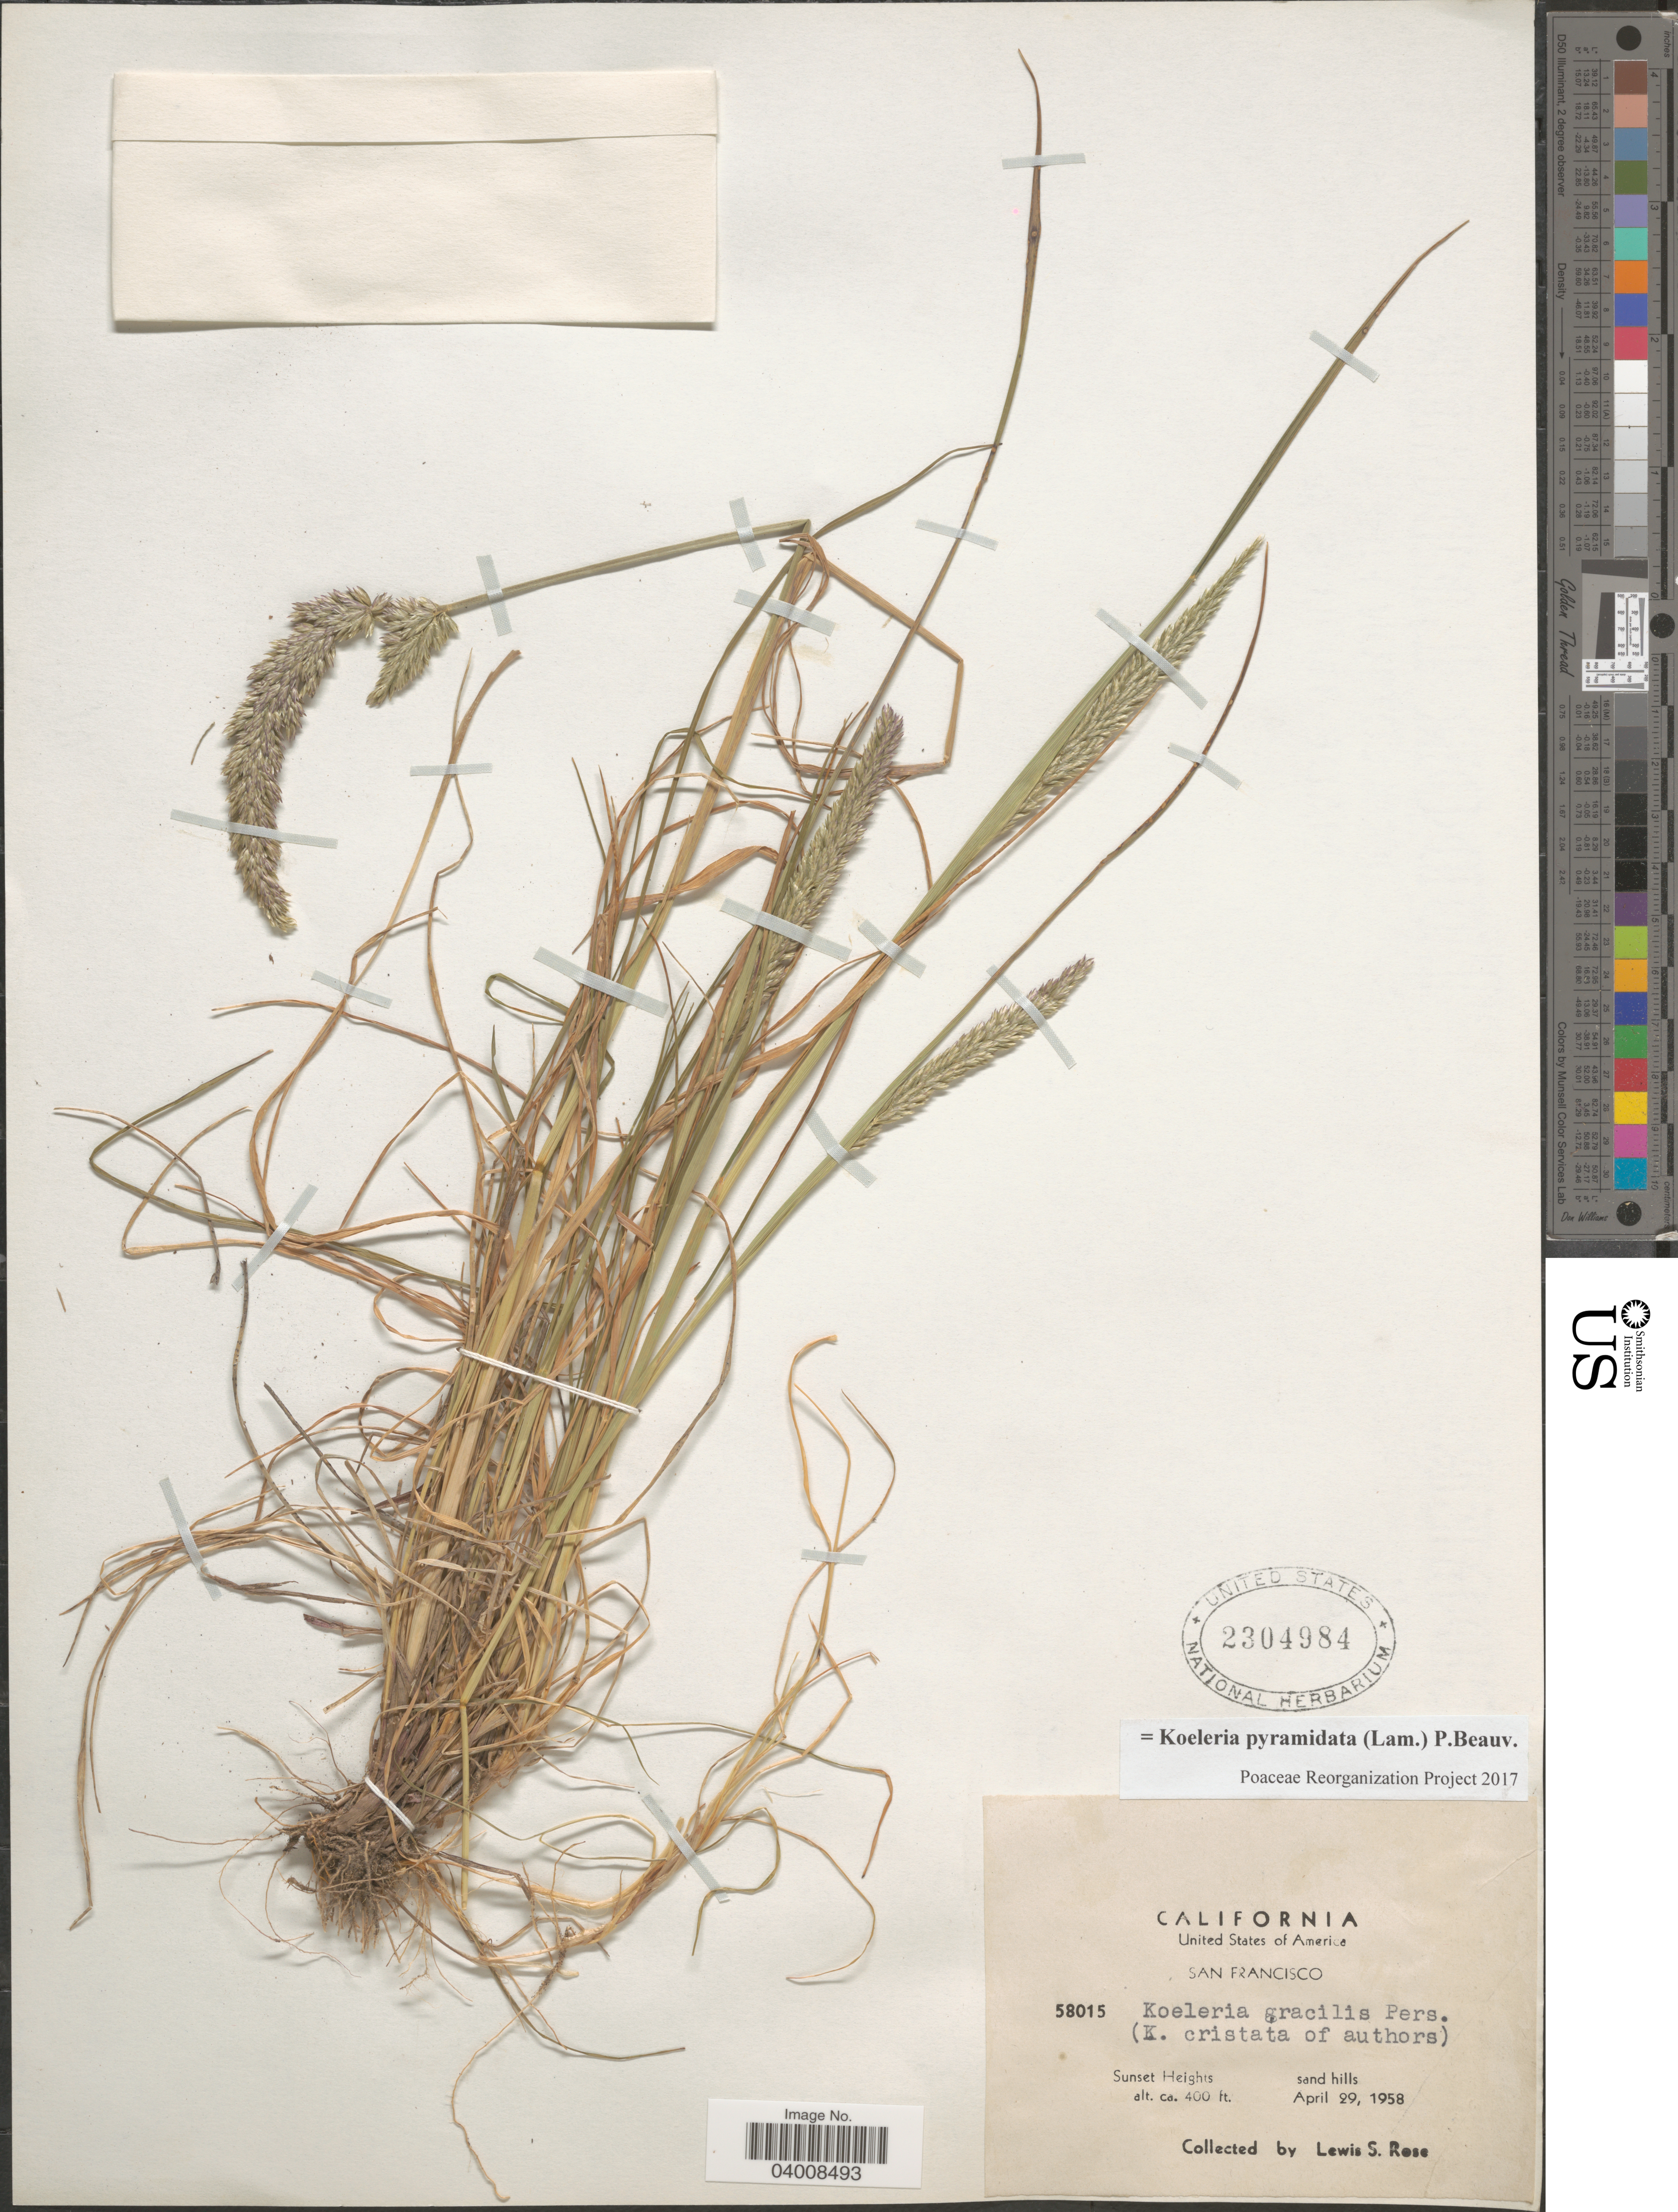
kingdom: Plantae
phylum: Tracheophyta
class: Liliopsida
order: Poales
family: Poaceae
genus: Koeleria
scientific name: Koeleria pyramidata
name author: (Lam.) P. Beauv.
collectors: L. S. Rose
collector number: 58015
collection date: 1958-04-29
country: United States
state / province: California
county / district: San Francisco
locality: San Francisco. Sunset Heights. Sand hills.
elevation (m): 122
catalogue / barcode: US 2304984